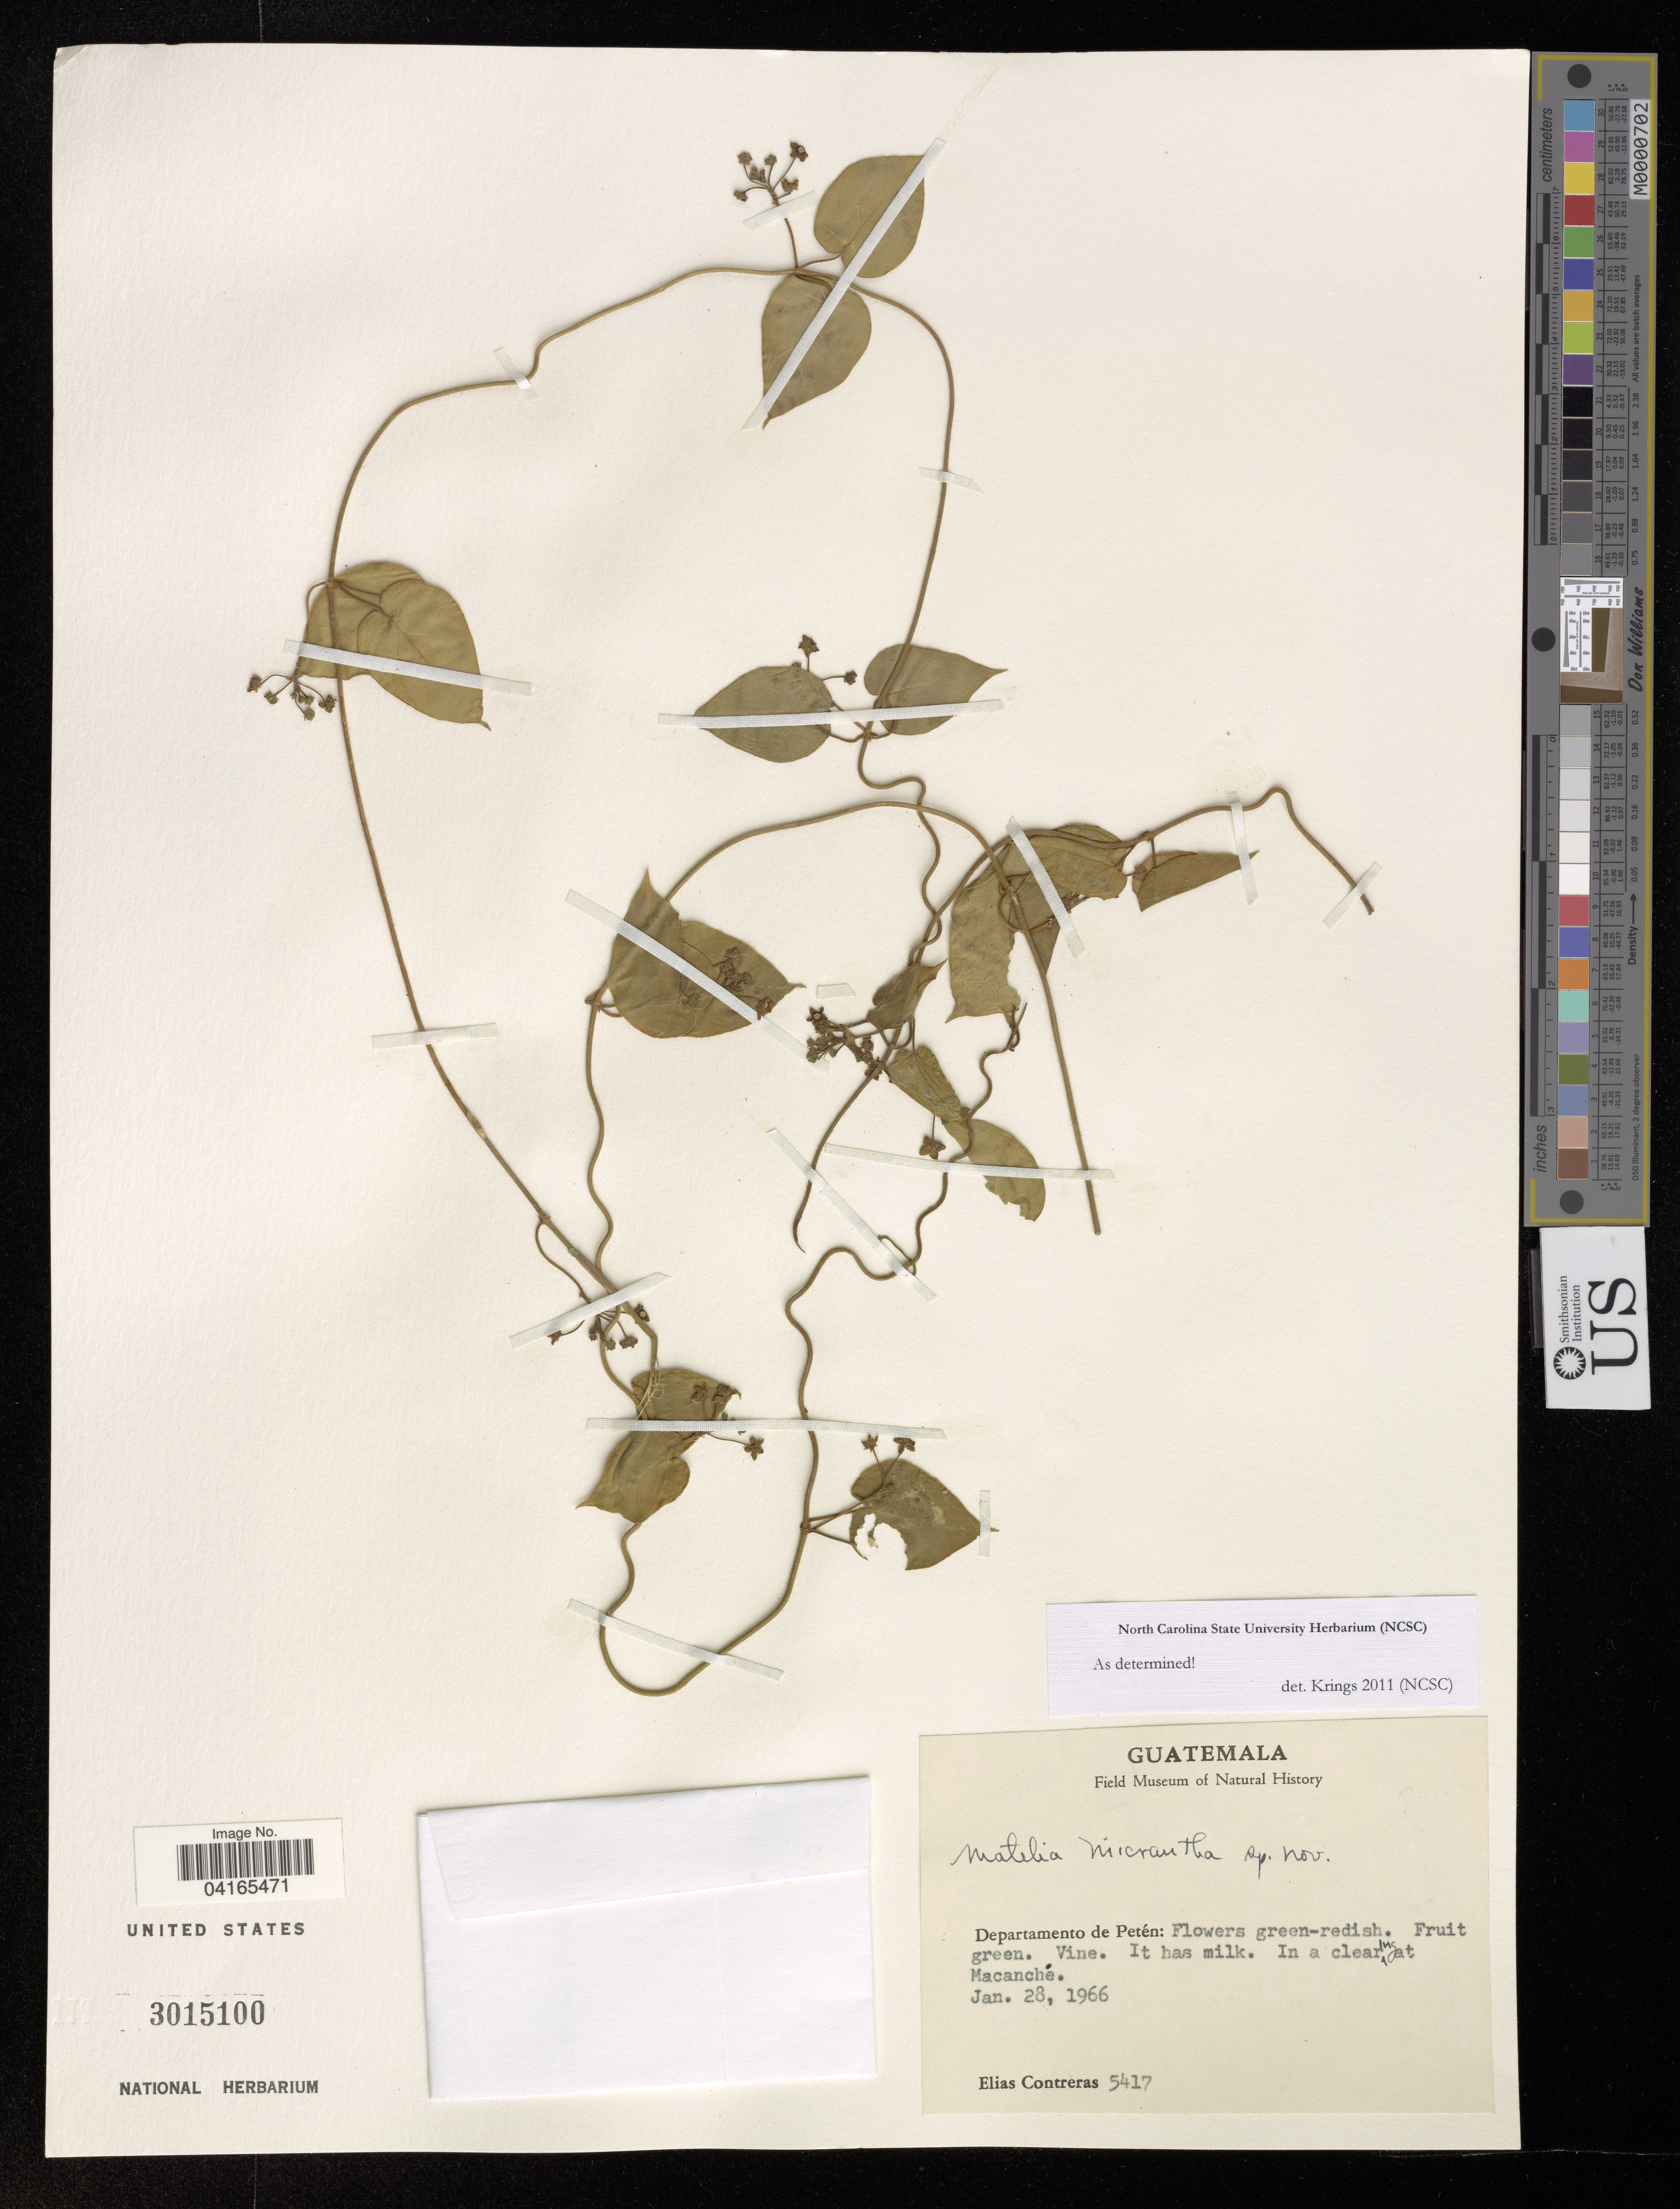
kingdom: Plantae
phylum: Tracheophyta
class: Magnoliopsida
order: Gentianales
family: Apocynaceae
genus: Matelea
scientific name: Matelea micrantha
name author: L.O. Williams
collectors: E. Contreras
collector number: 5417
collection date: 1966-01-28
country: Guatemala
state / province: El Peten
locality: Departamento de Petén: In a clearing at Macanché.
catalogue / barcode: US 3015100